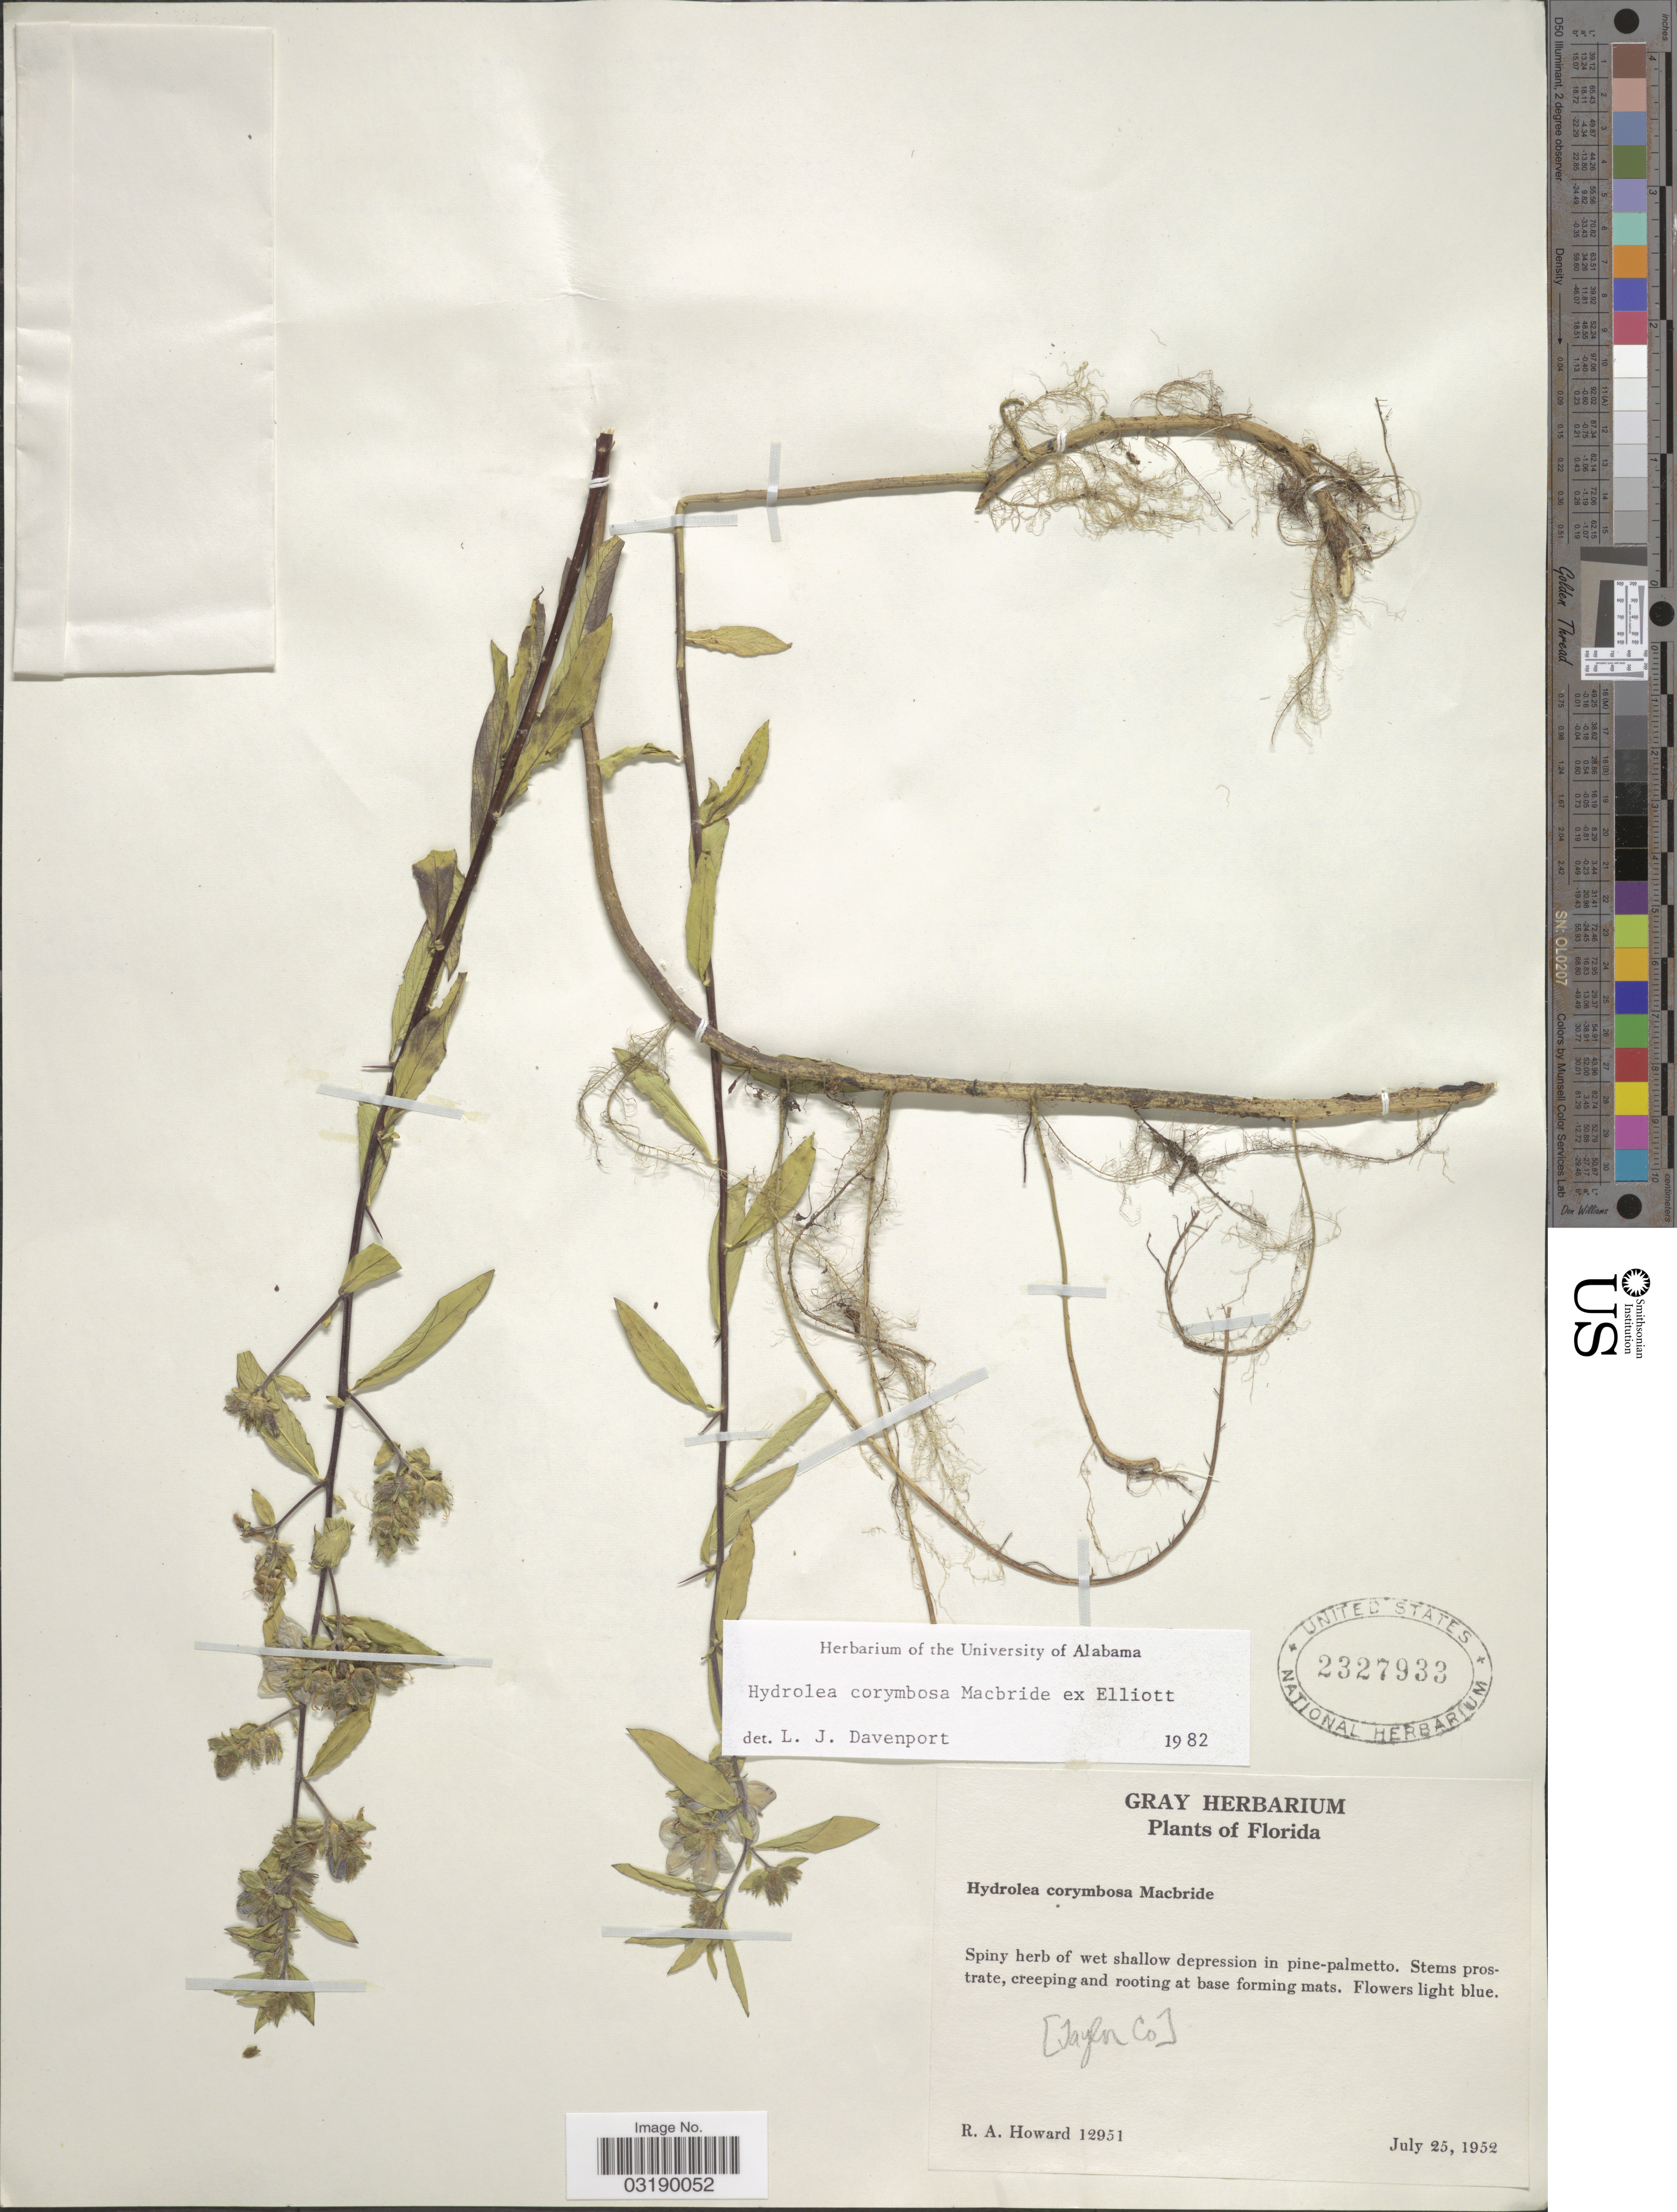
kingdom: Plantae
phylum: Tracheophyta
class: Magnoliopsida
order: Solanales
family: Hydroleaceae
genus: Hydrolea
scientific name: Hydrolea corymbosa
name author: J. Macbr. ex Elliott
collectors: R. A. Howard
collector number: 12951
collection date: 1952-07-25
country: United States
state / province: Florida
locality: Taylor Co.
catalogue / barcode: US 2327933